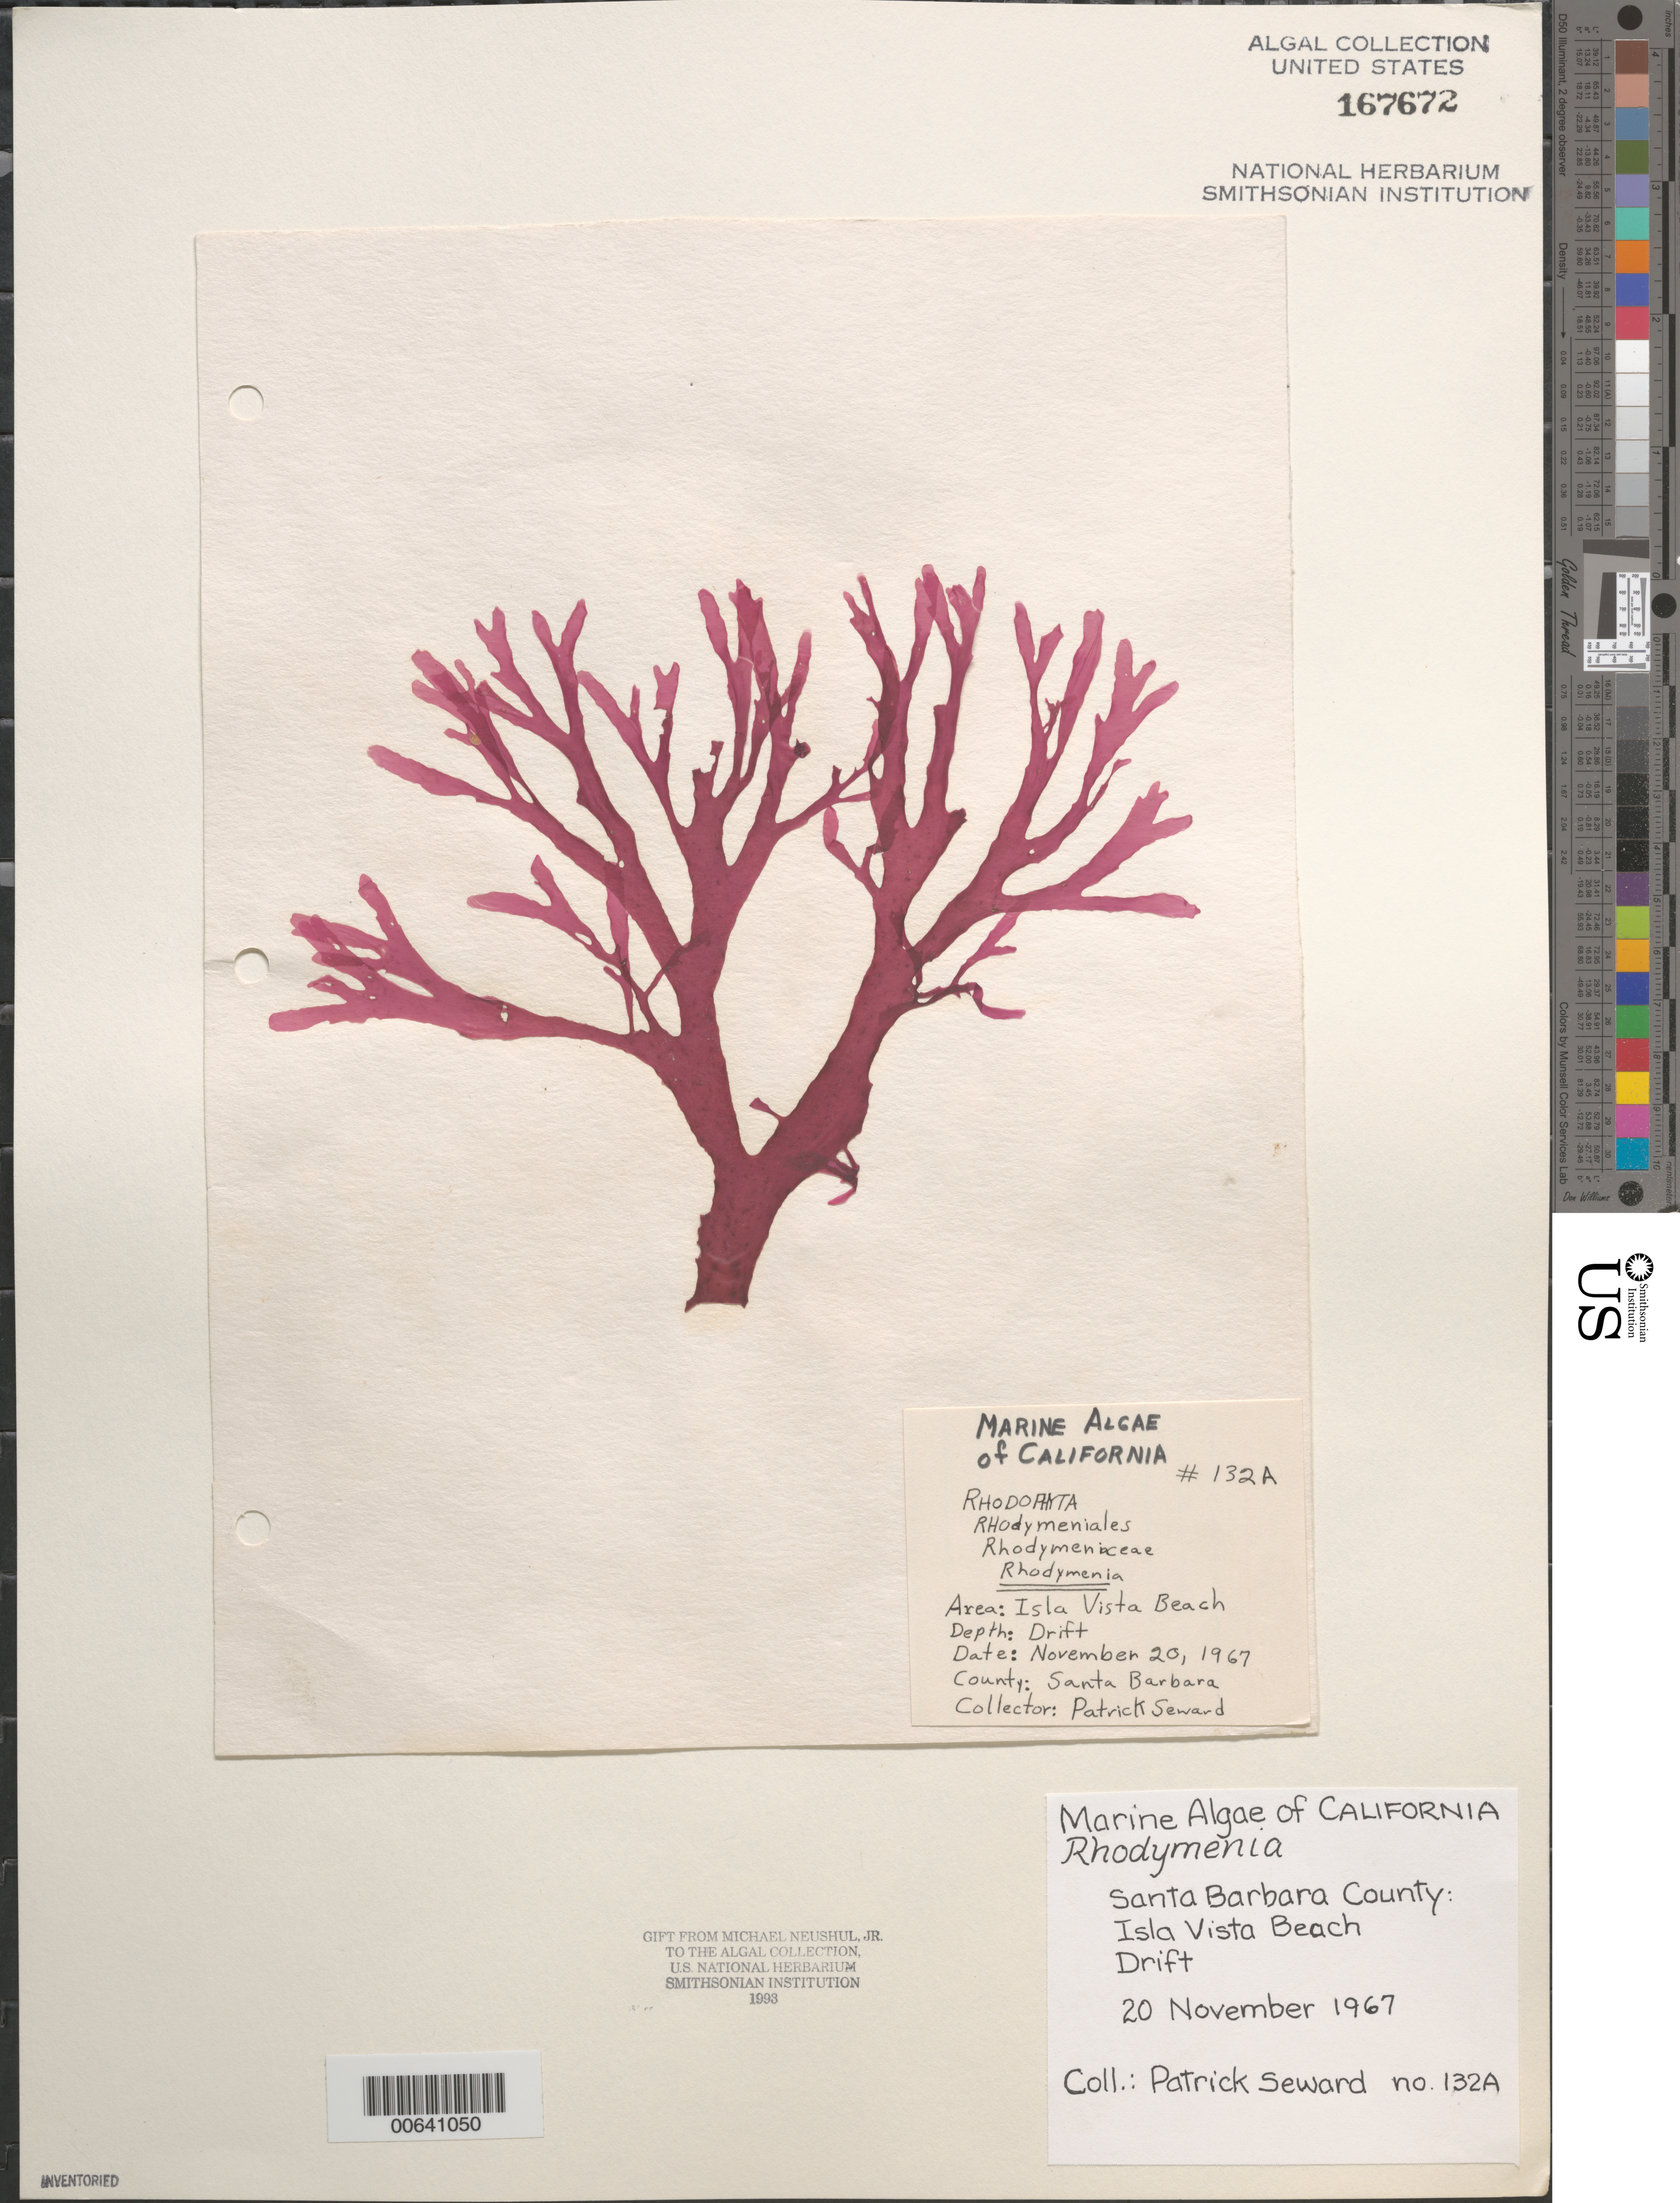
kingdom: Plantae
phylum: Rhodophyta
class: Florideophyceae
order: Rhodymeniales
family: Rhodymeniaceae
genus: Rhodymenia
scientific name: Rhodymenia sp.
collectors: P. Seward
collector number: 132A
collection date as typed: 20 Nov 1967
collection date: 1967-11-20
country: United States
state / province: California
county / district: Santa Barbara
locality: Isla Vista Beach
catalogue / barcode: US 167672